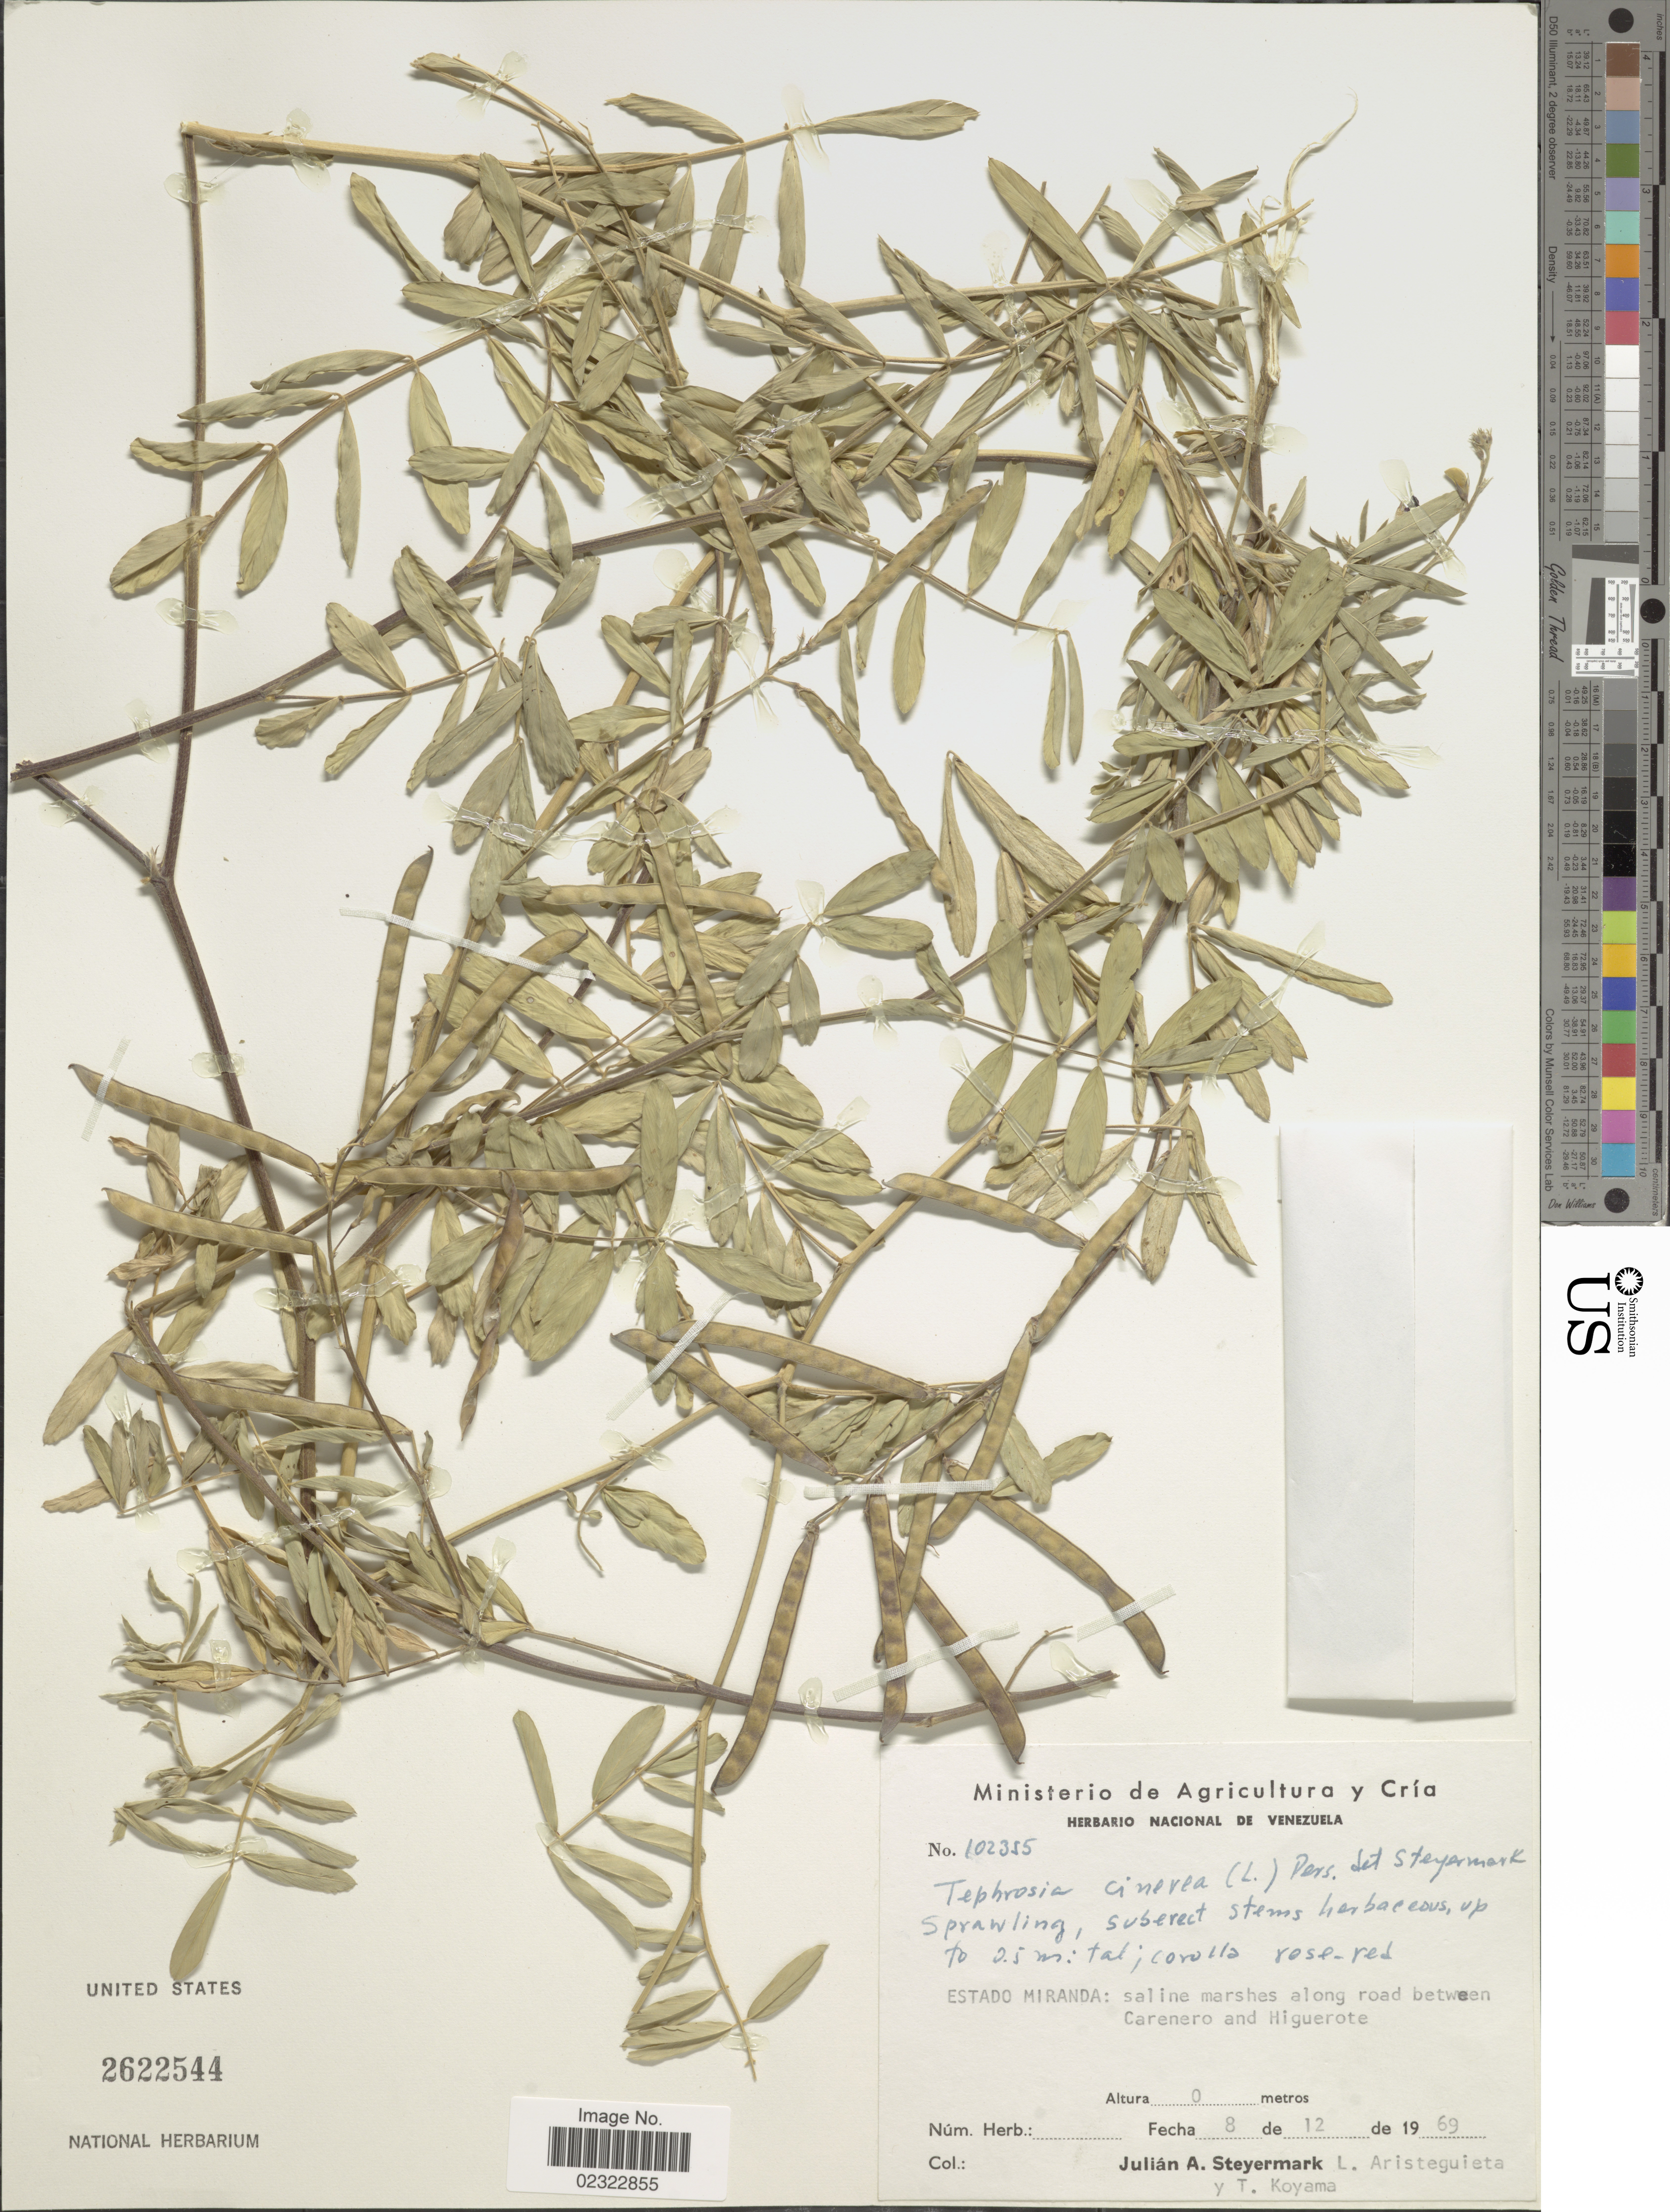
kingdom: Plantae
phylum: Tracheophyta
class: Magnoliopsida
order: Fabales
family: Fabaceae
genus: Tephrosia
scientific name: Tephrosia cinerea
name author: (L.) Pers.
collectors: J. Steyermark, L. Aristeguieta & T. Koyama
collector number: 102355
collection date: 1969-12-08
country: Venezuela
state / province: Miranda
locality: Saline marshes along road between Carenero and Higuerote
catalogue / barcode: US 2622544